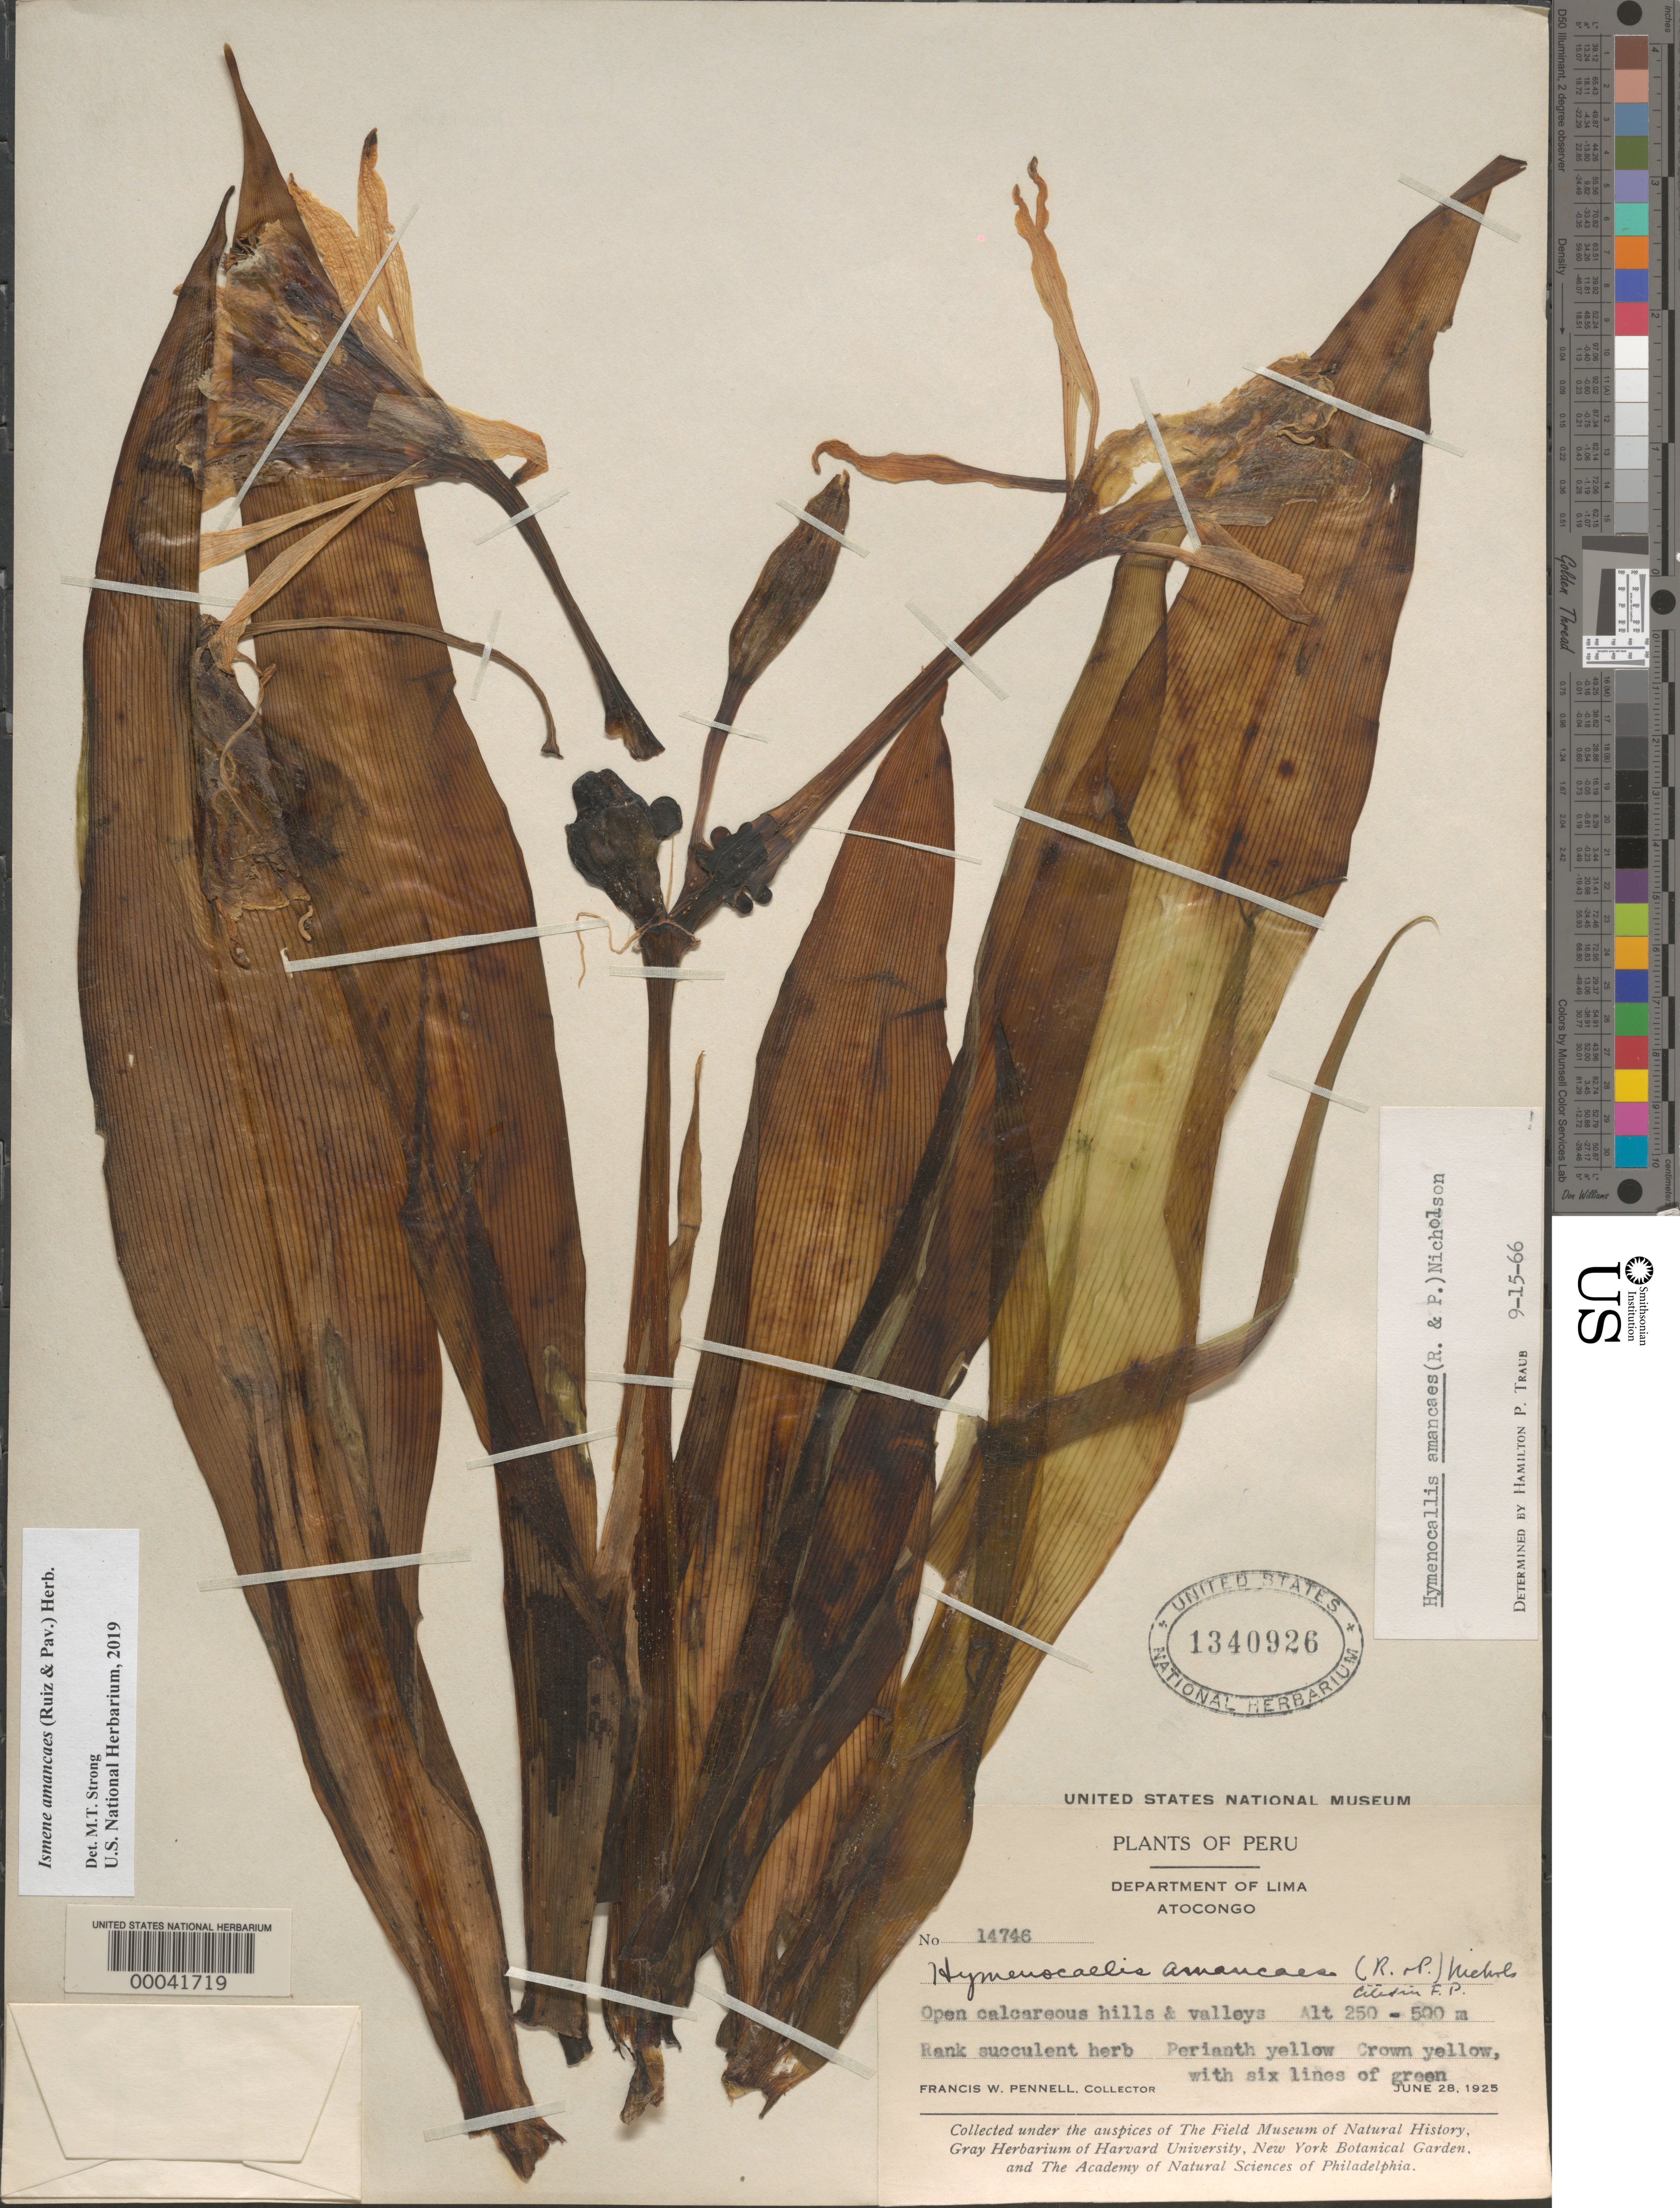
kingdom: Plantae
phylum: Tracheophyta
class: Liliopsida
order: Asparagales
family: Amaryllidaceae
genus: Ismene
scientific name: Ismene amancaes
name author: (Ker Gawl.) Herb.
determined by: Strong, Mark T., (BOT), Smithsonian Institution - National Museum of Natural History (UNITED STATES)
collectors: F. W. Pennell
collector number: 14746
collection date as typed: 28 Jun 1925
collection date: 1925-06-28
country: Peru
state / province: Lima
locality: Atocongo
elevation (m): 250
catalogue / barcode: US 1340926